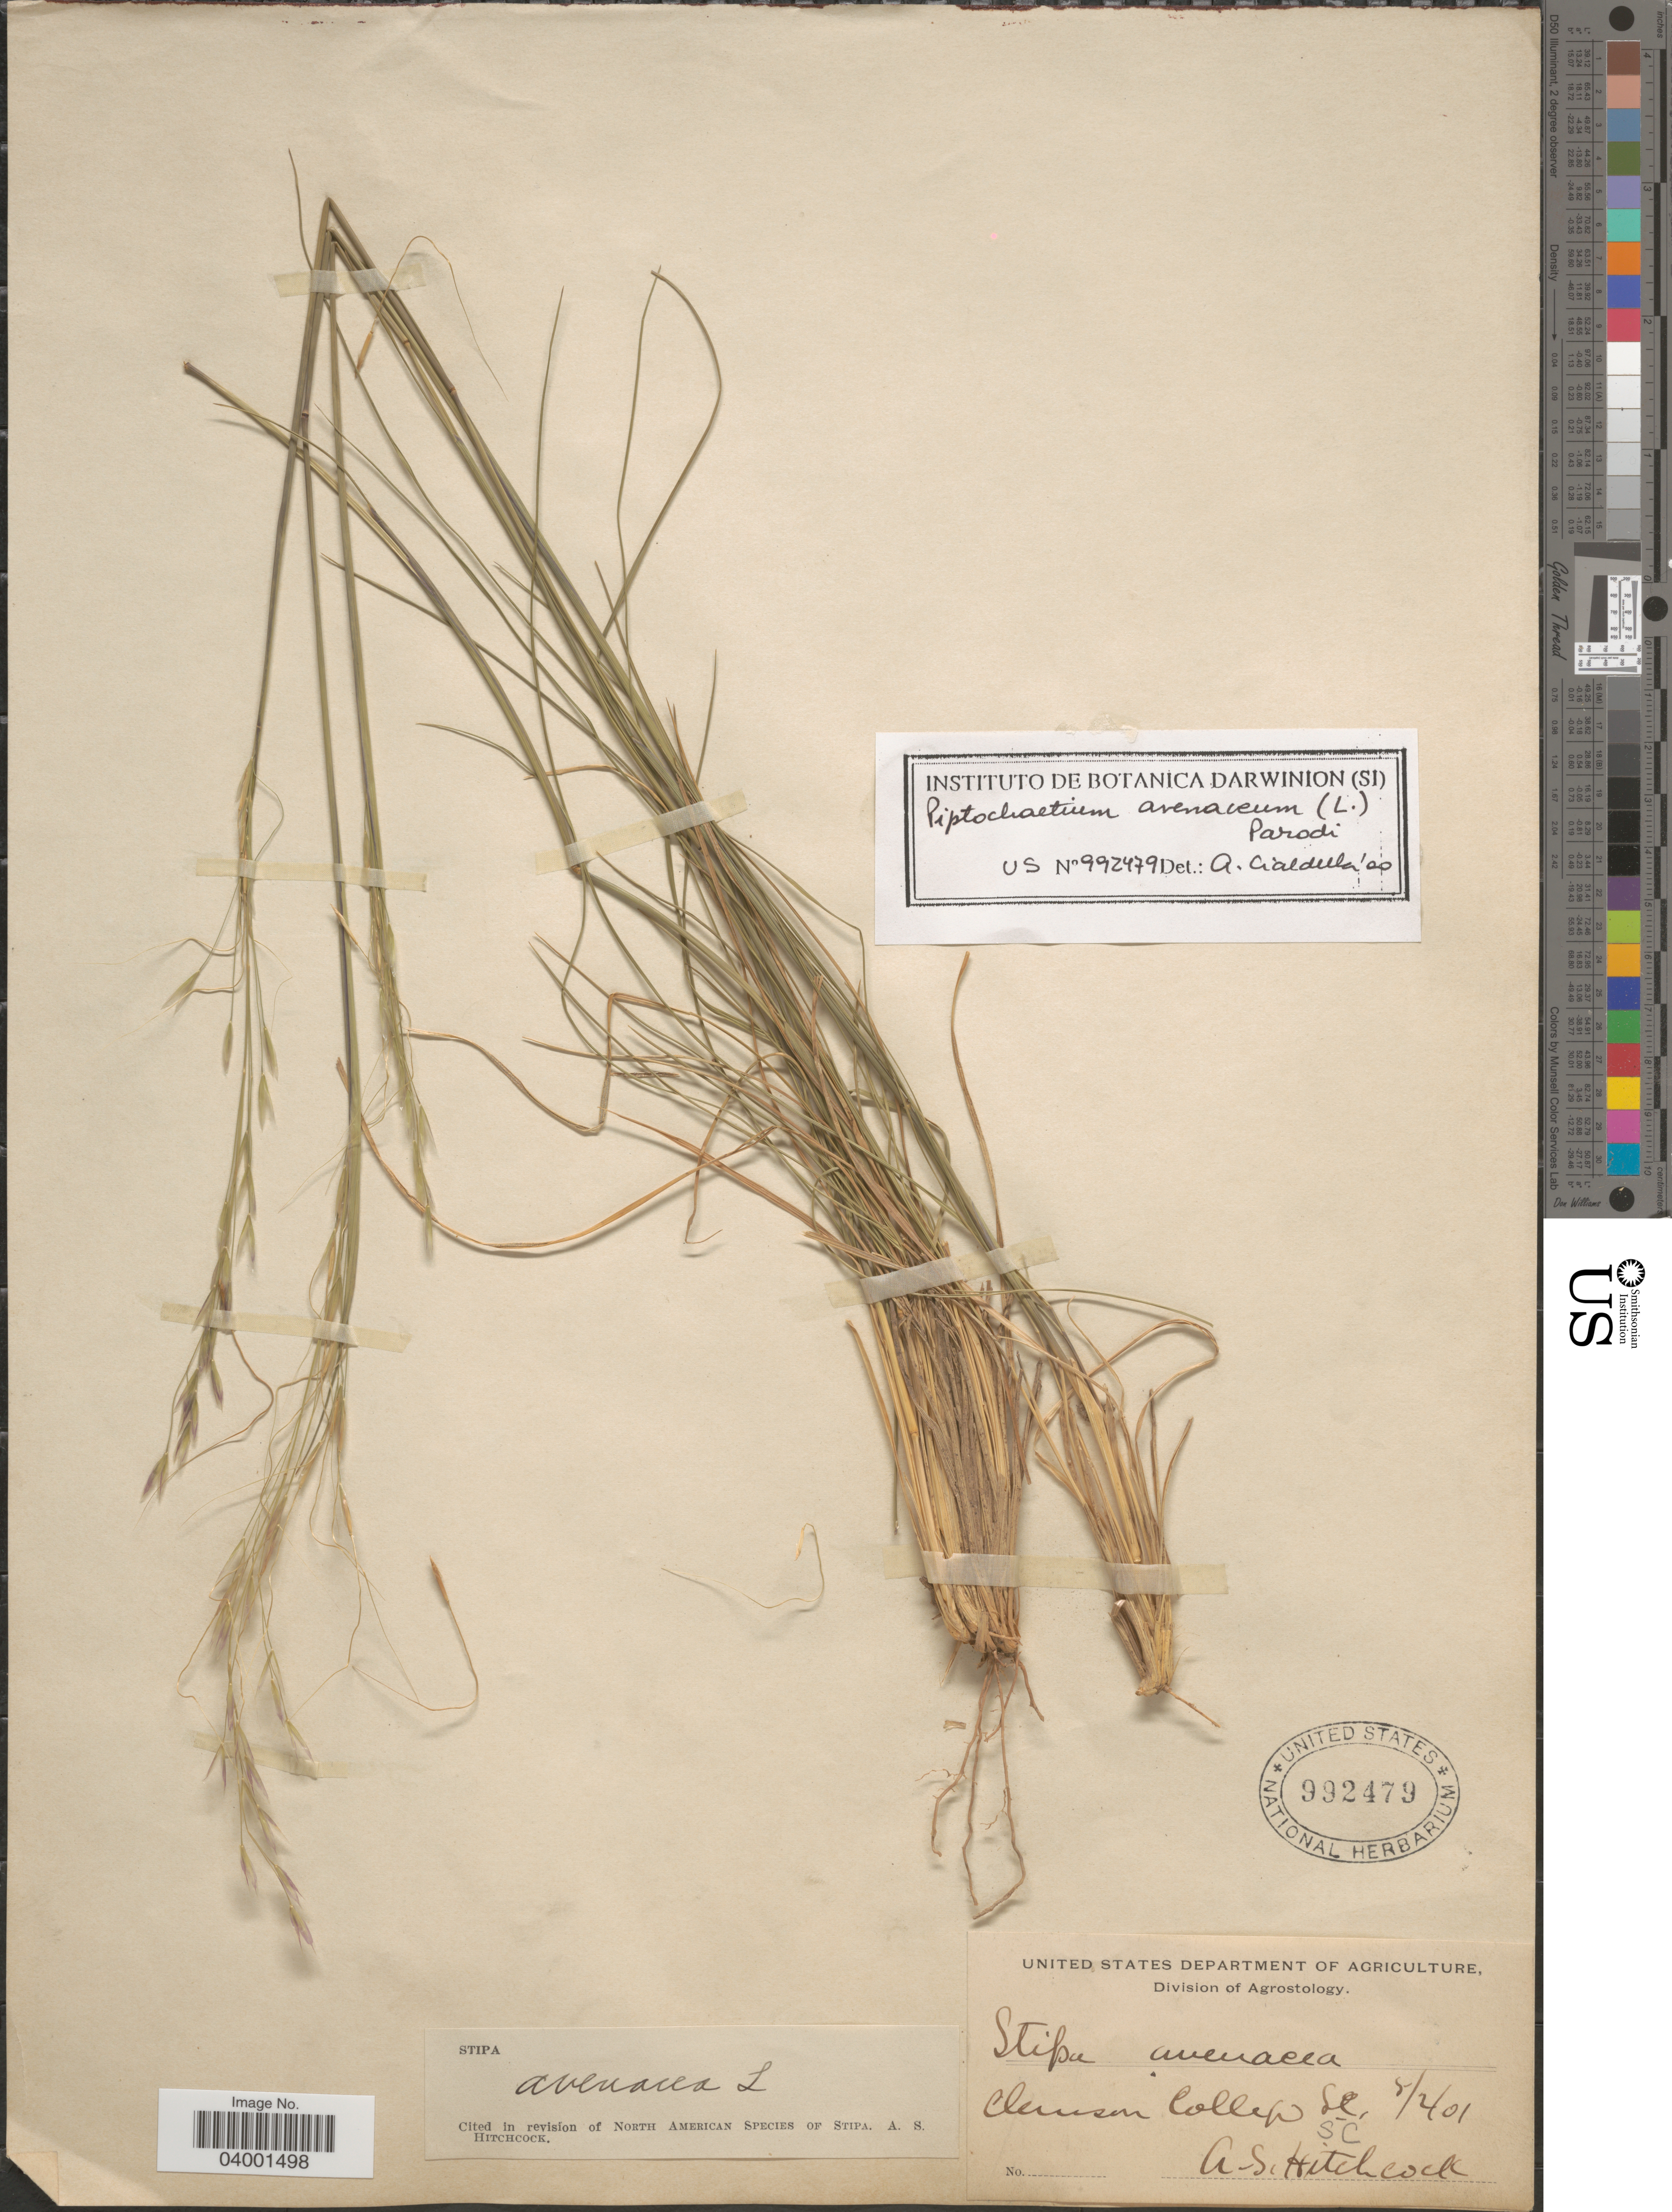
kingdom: Plantae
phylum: Tracheophyta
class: Liliopsida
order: Poales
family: Poaceae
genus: Piptochaetium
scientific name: Piptochaetium avenaceum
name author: (L.) Parodi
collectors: A. S. Hitchcock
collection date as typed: Transcribed d/m/y: 2/8/1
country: United States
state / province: South Carolina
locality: Clemson College.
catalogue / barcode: US 992479